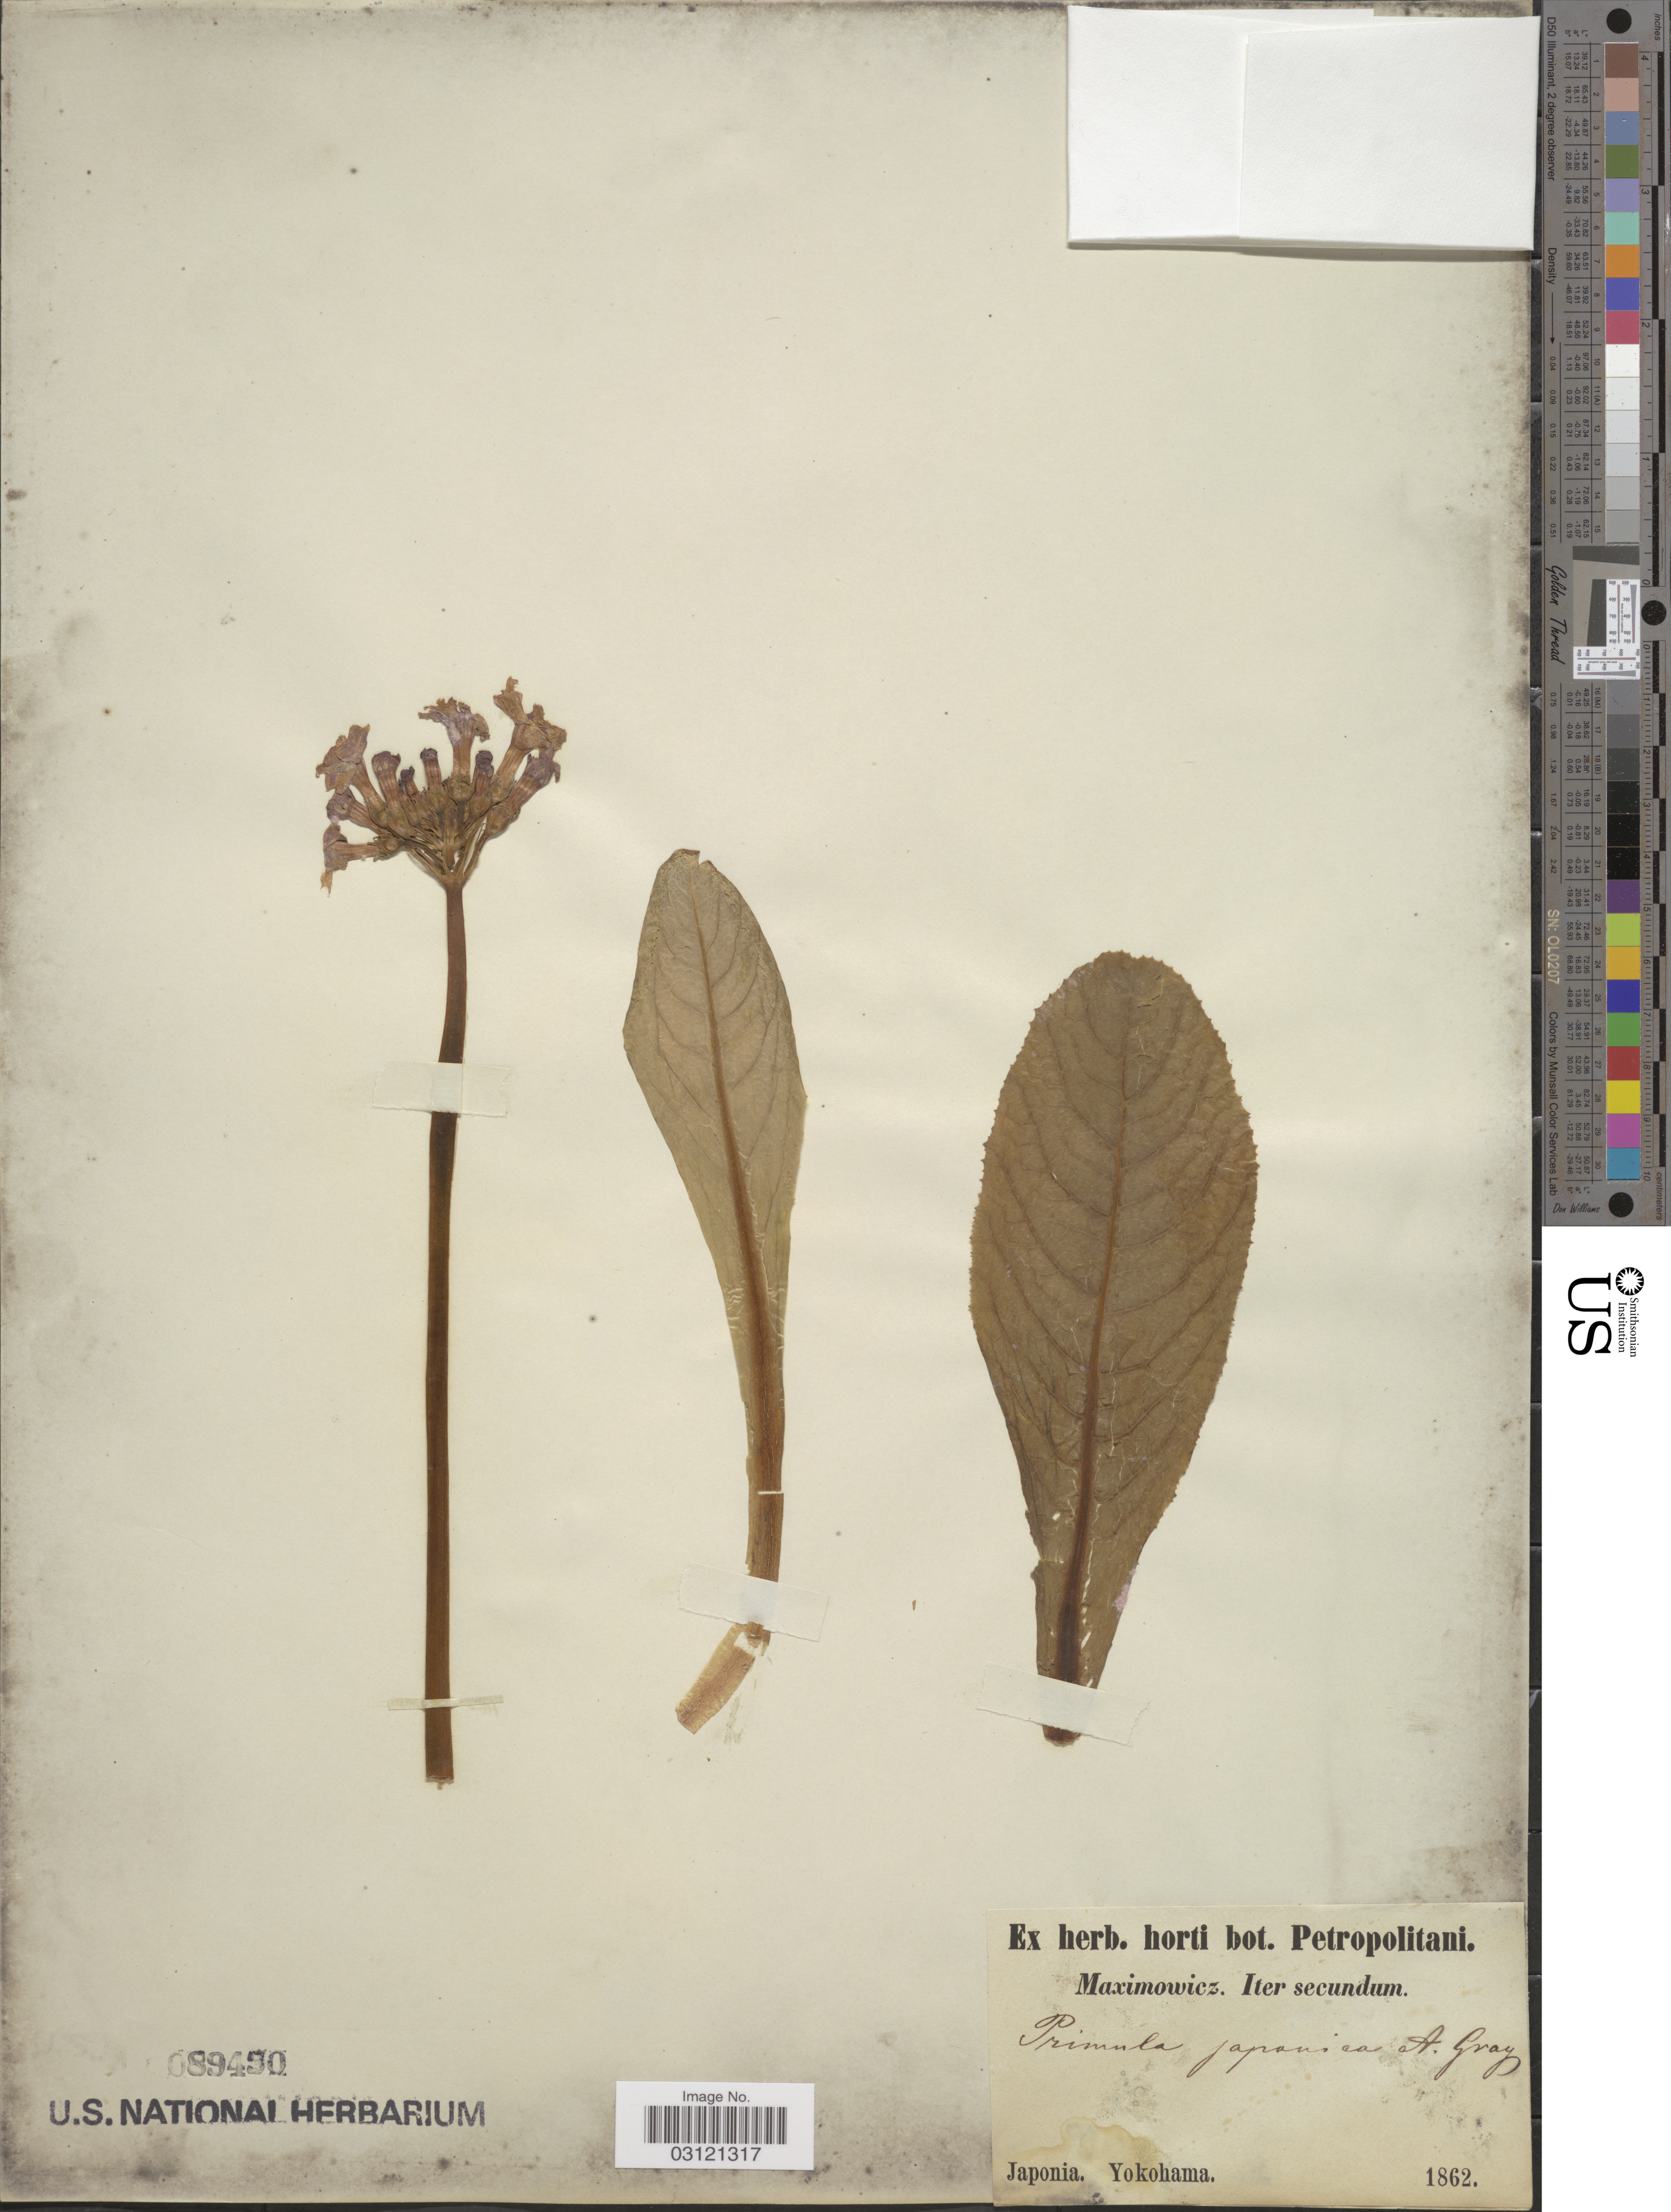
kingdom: Plantae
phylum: Tracheophyta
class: Magnoliopsida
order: Ericales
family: Primulaceae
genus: Primula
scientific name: Primula japonica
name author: A. Gray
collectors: -. Maximowicz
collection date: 1862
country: Japan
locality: Japonia, Yokohama.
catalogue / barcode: US 89450